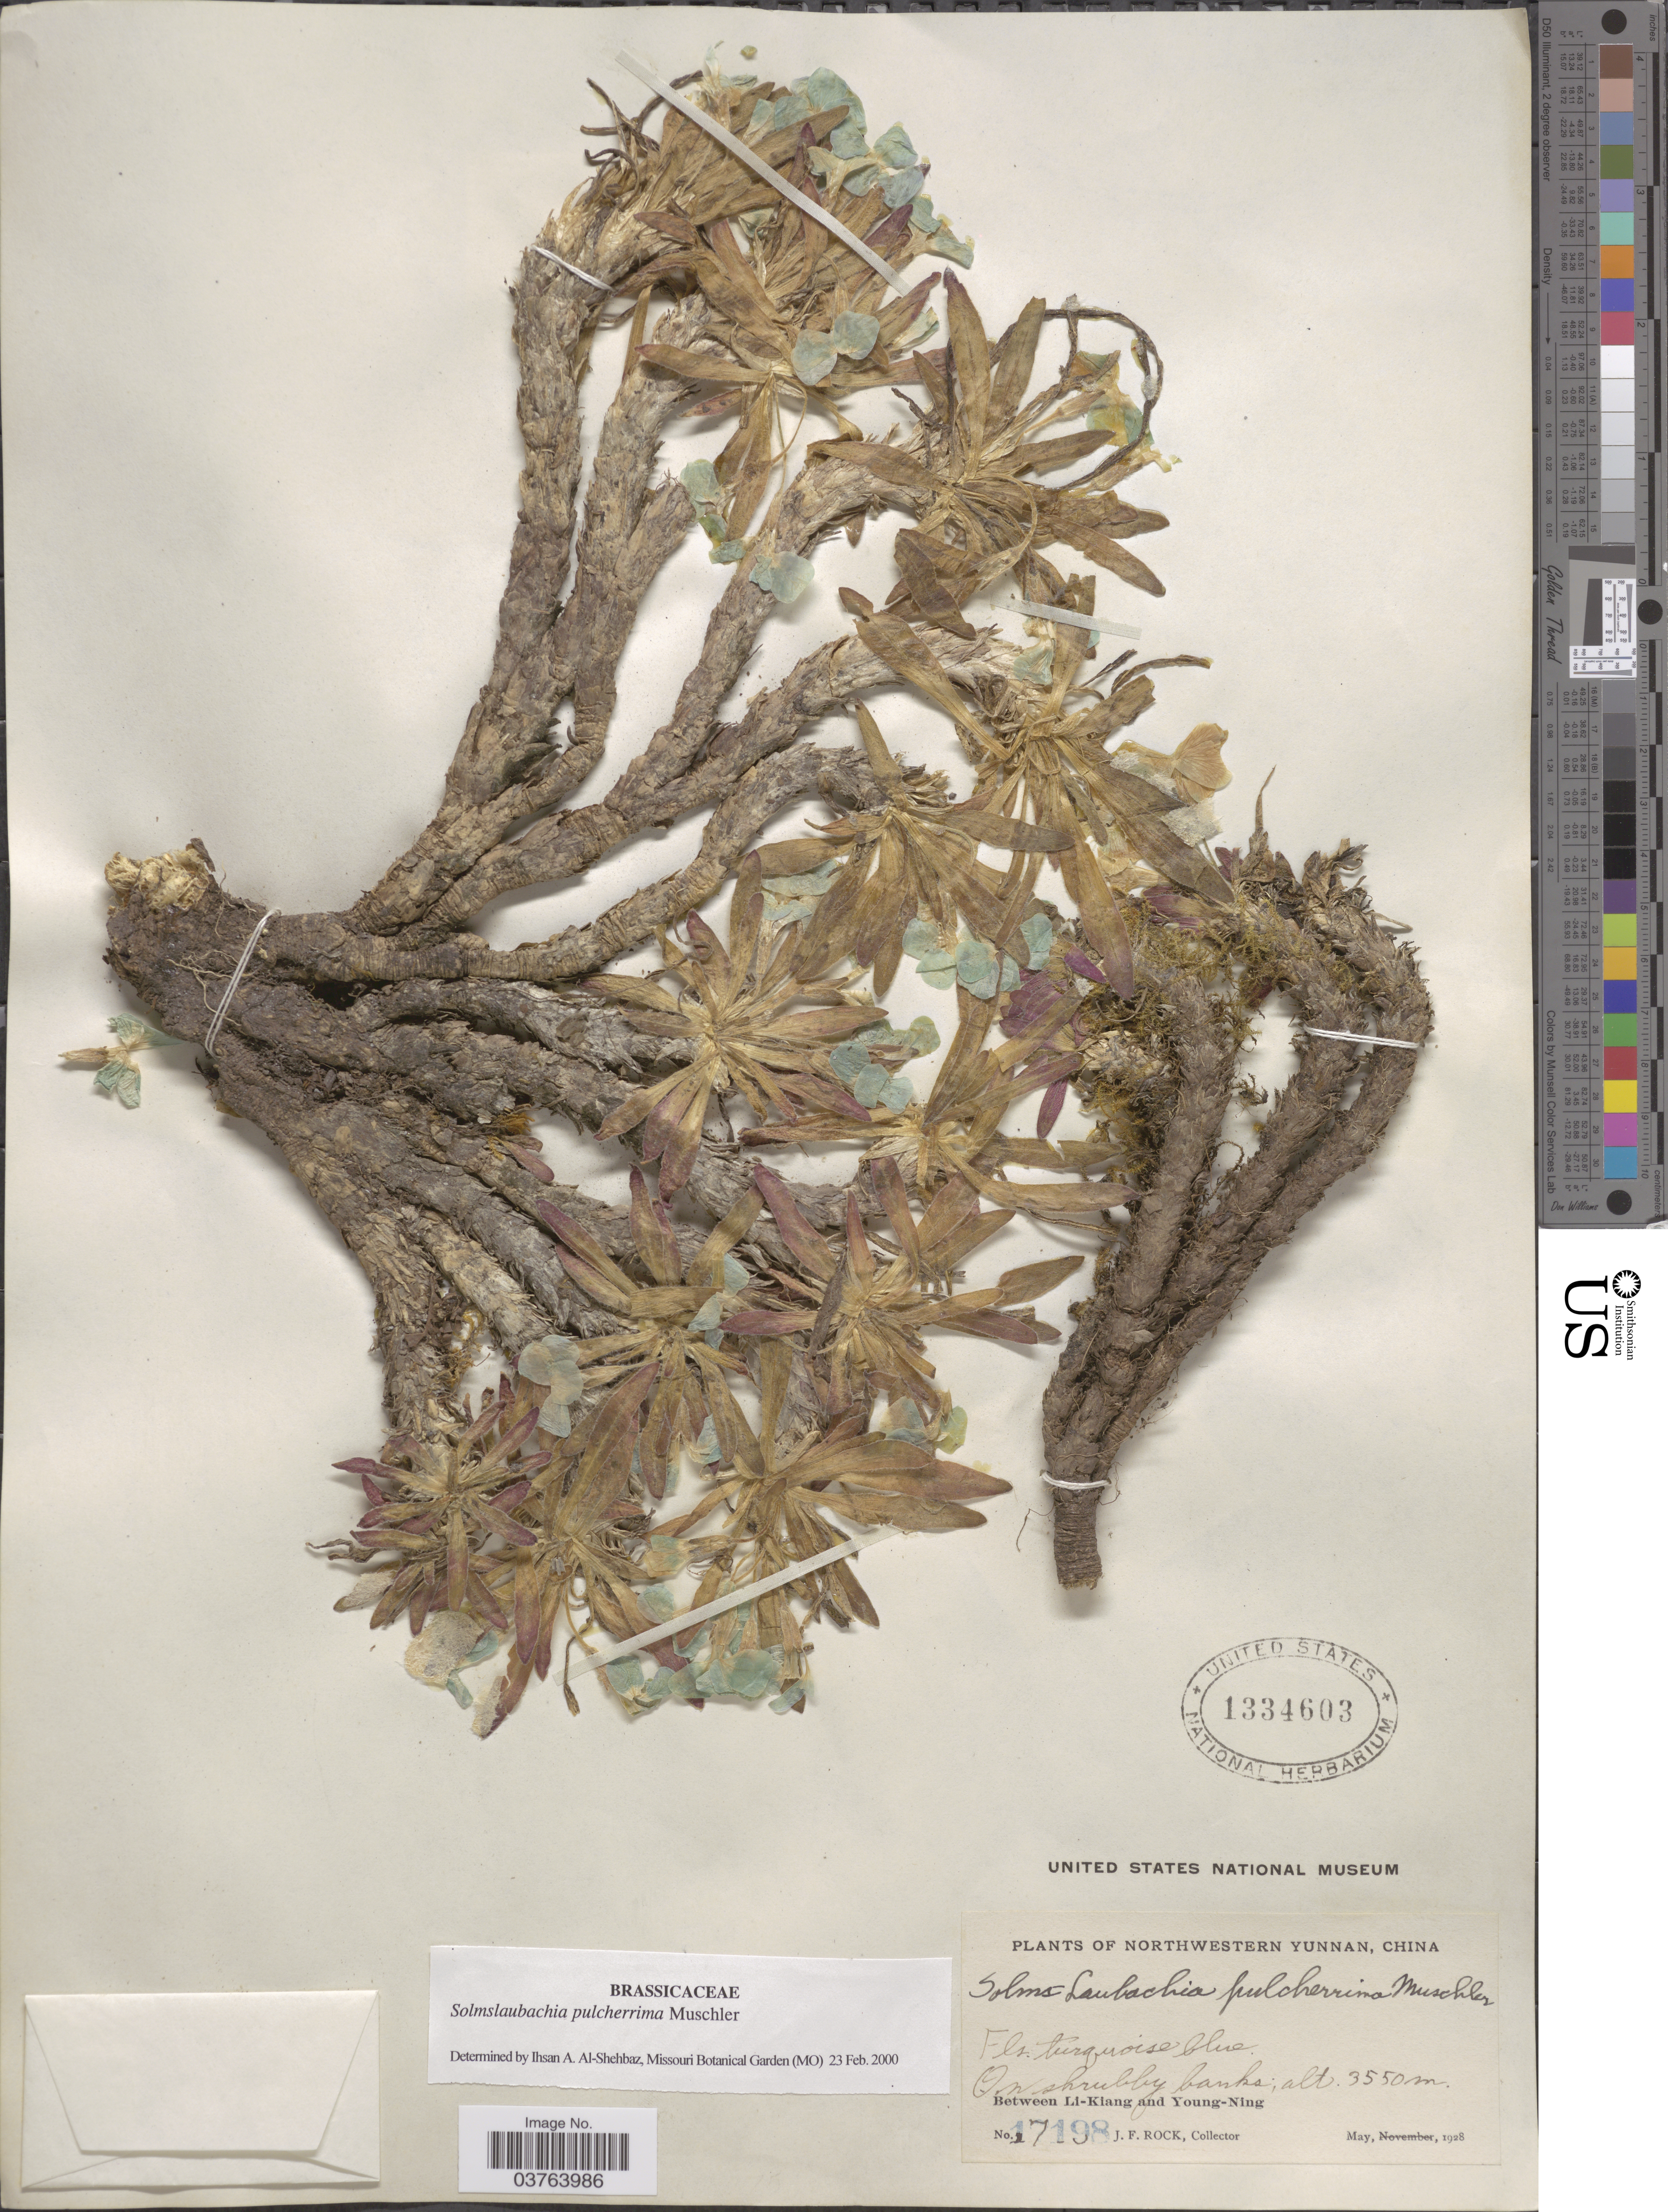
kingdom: Plantae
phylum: Tracheophyta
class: Magnoliopsida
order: Brassicales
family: Brassicaceae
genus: Solms-Laubachia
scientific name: Solms-laubachia pulcherrima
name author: Muschl.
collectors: J. Rock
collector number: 17198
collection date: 1928-05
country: China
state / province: Yunnan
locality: Northwestern Yunnan. Between Li-Kiang and Young-Ning.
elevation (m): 3550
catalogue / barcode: US 1334603